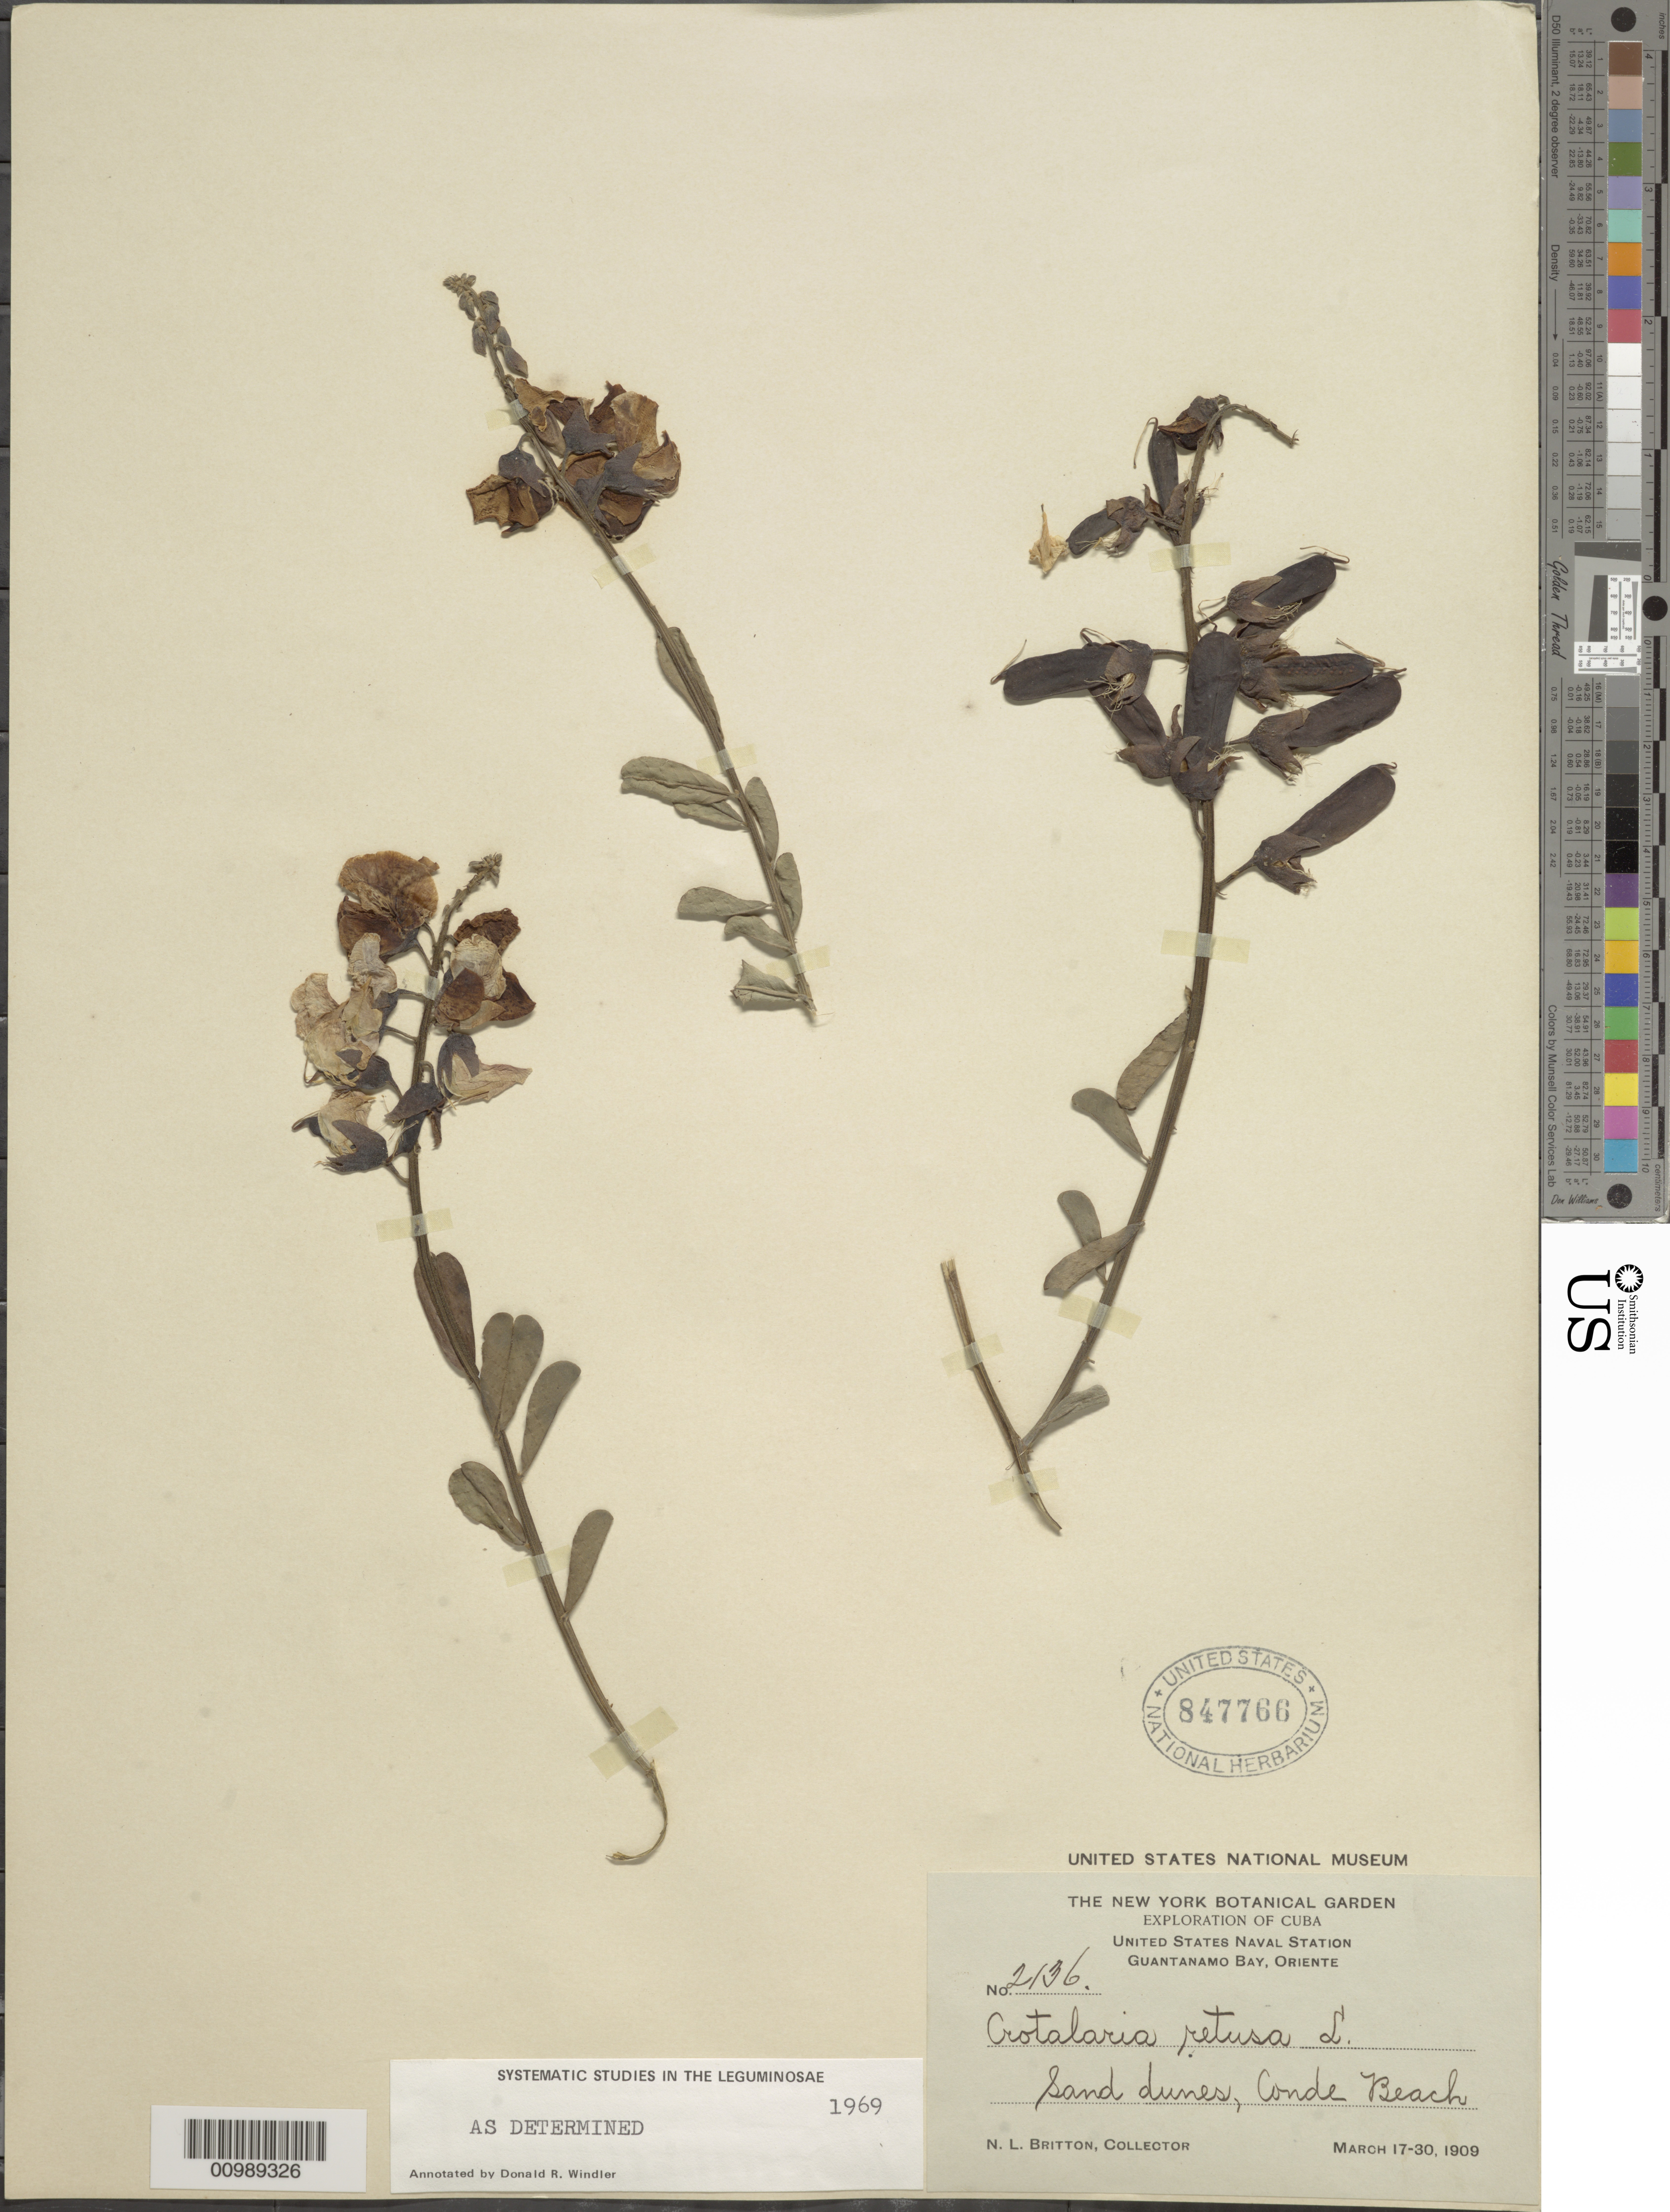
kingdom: Plantae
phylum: Tracheophyta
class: Magnoliopsida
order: Fabales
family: Fabaceae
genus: Crotalaria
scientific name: Crotalaria retusa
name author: L.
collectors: N. Britton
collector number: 2136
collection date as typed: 17 Mar 1909 to 30 Mar 1909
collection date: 1909-03-17/1909-03-30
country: Cuba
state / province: Guantanamo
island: Cuba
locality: Guantánamo Bay Sand Dunes, Conde Beach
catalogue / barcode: US 847766